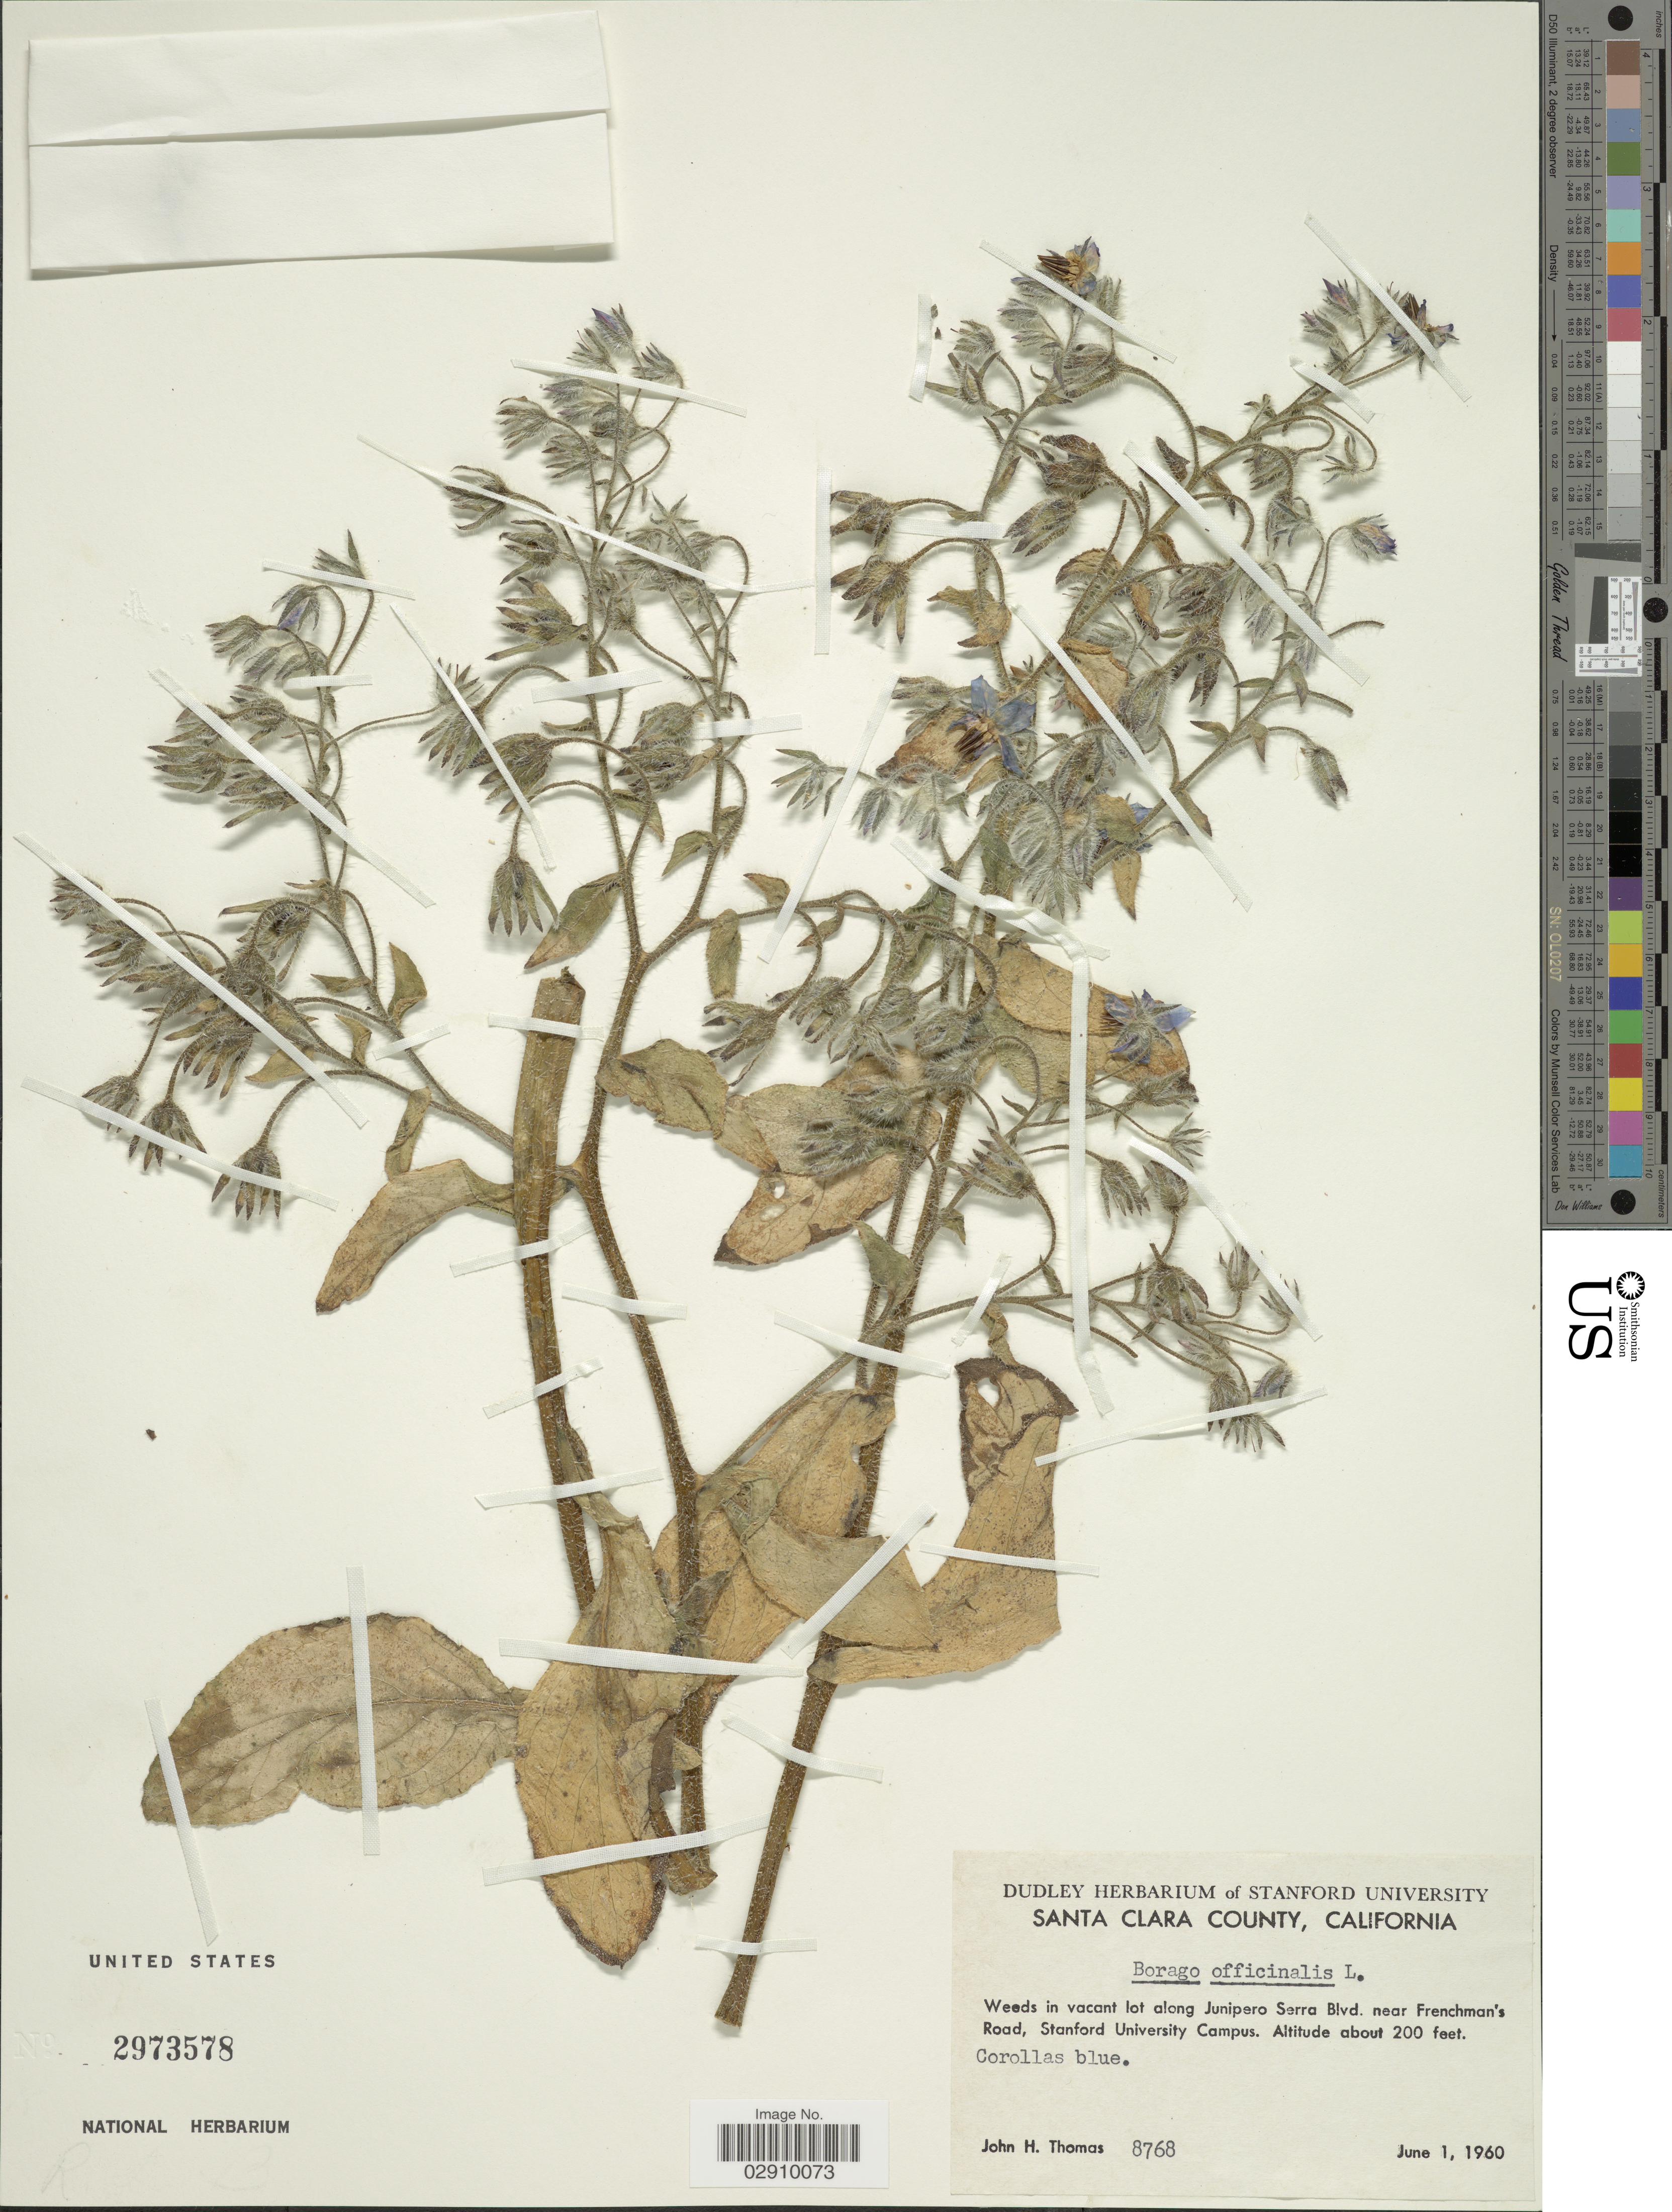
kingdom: Plantae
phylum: Tracheophyta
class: Magnoliopsida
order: Boraginales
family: Boraginaceae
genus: Borago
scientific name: Borago officinalis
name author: L.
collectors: J. H. Thomas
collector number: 8768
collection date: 1960-06-01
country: United States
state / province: California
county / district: Santa Clara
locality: Santa Clara County, Weeds in vacant lot along Junipero Serra Blvd. near Frenchman's Road, Stanford University Campus.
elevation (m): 61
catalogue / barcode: US 2973578